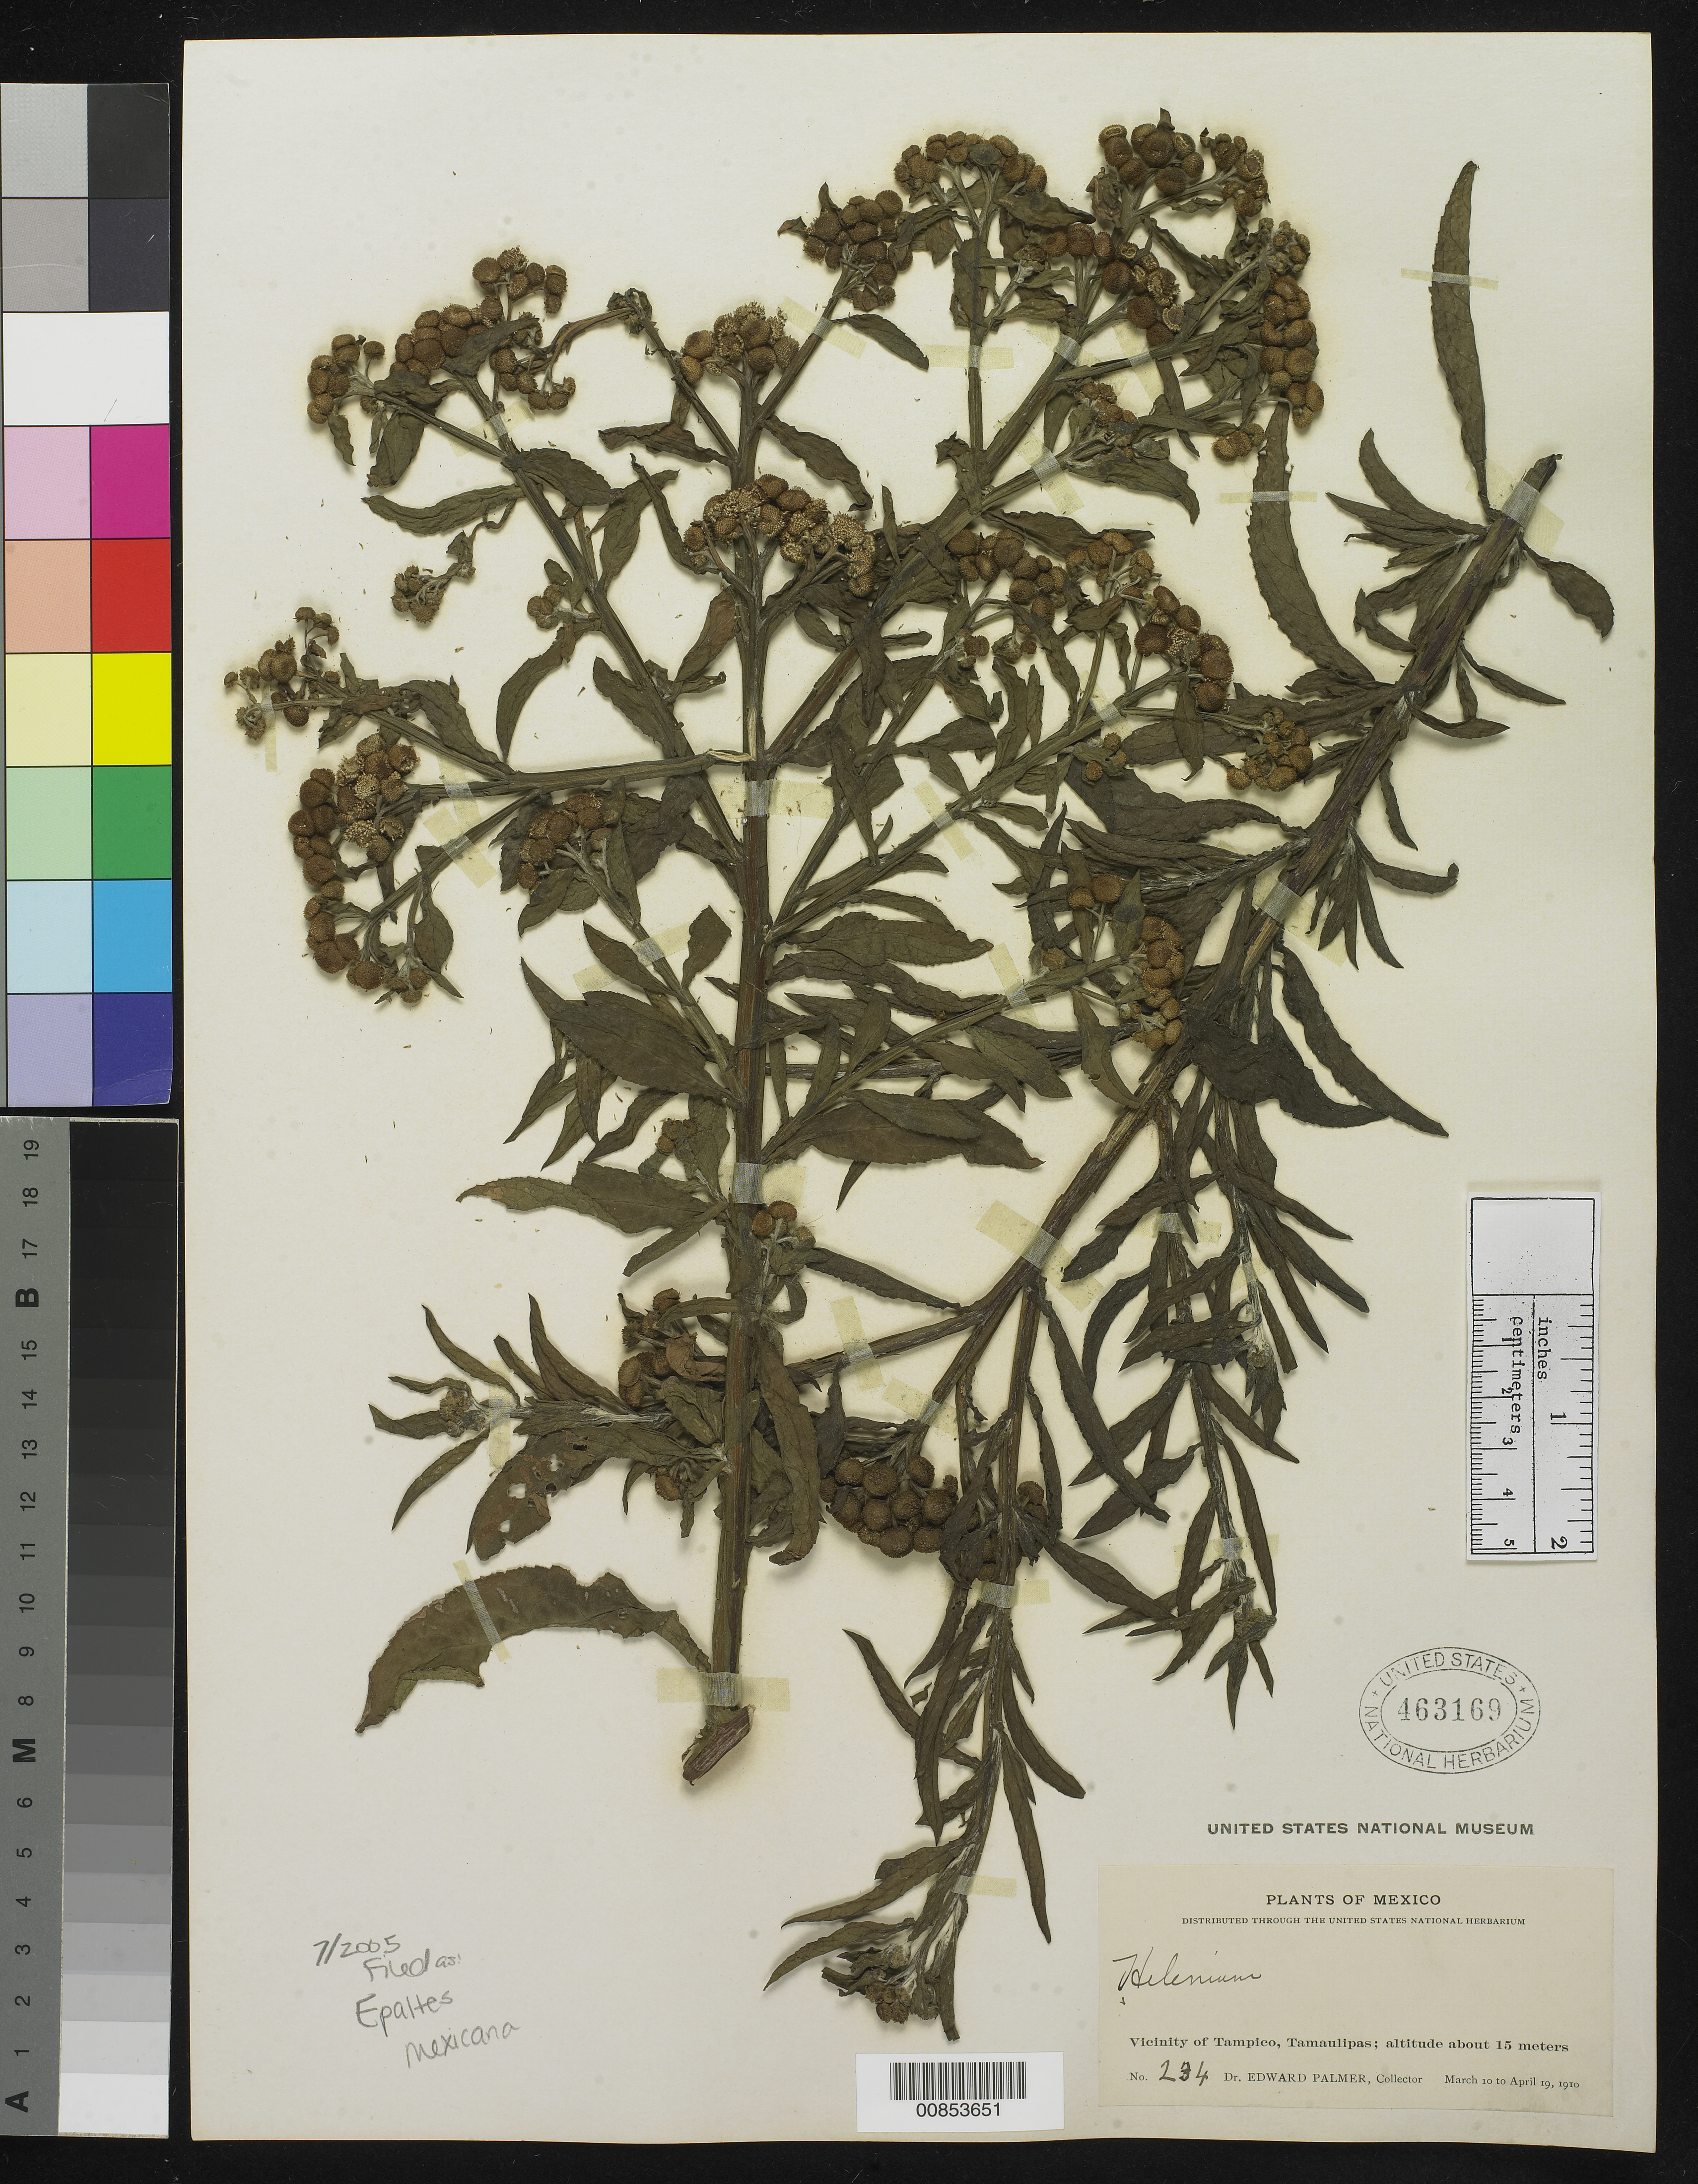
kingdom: Plantae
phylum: Tracheophyta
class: Magnoliopsida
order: Asterales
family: Asteraceae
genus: Epaltes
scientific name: Epaltes mexicana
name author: Less.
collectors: E. Palmer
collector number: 234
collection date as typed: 10 Mar 1910 to 19 Apr 1910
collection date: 1910-03-10/1910-04-19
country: Mexico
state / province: Tamaulipas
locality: Vicinity of Tampico, Tamaulipas.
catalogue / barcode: US 463169